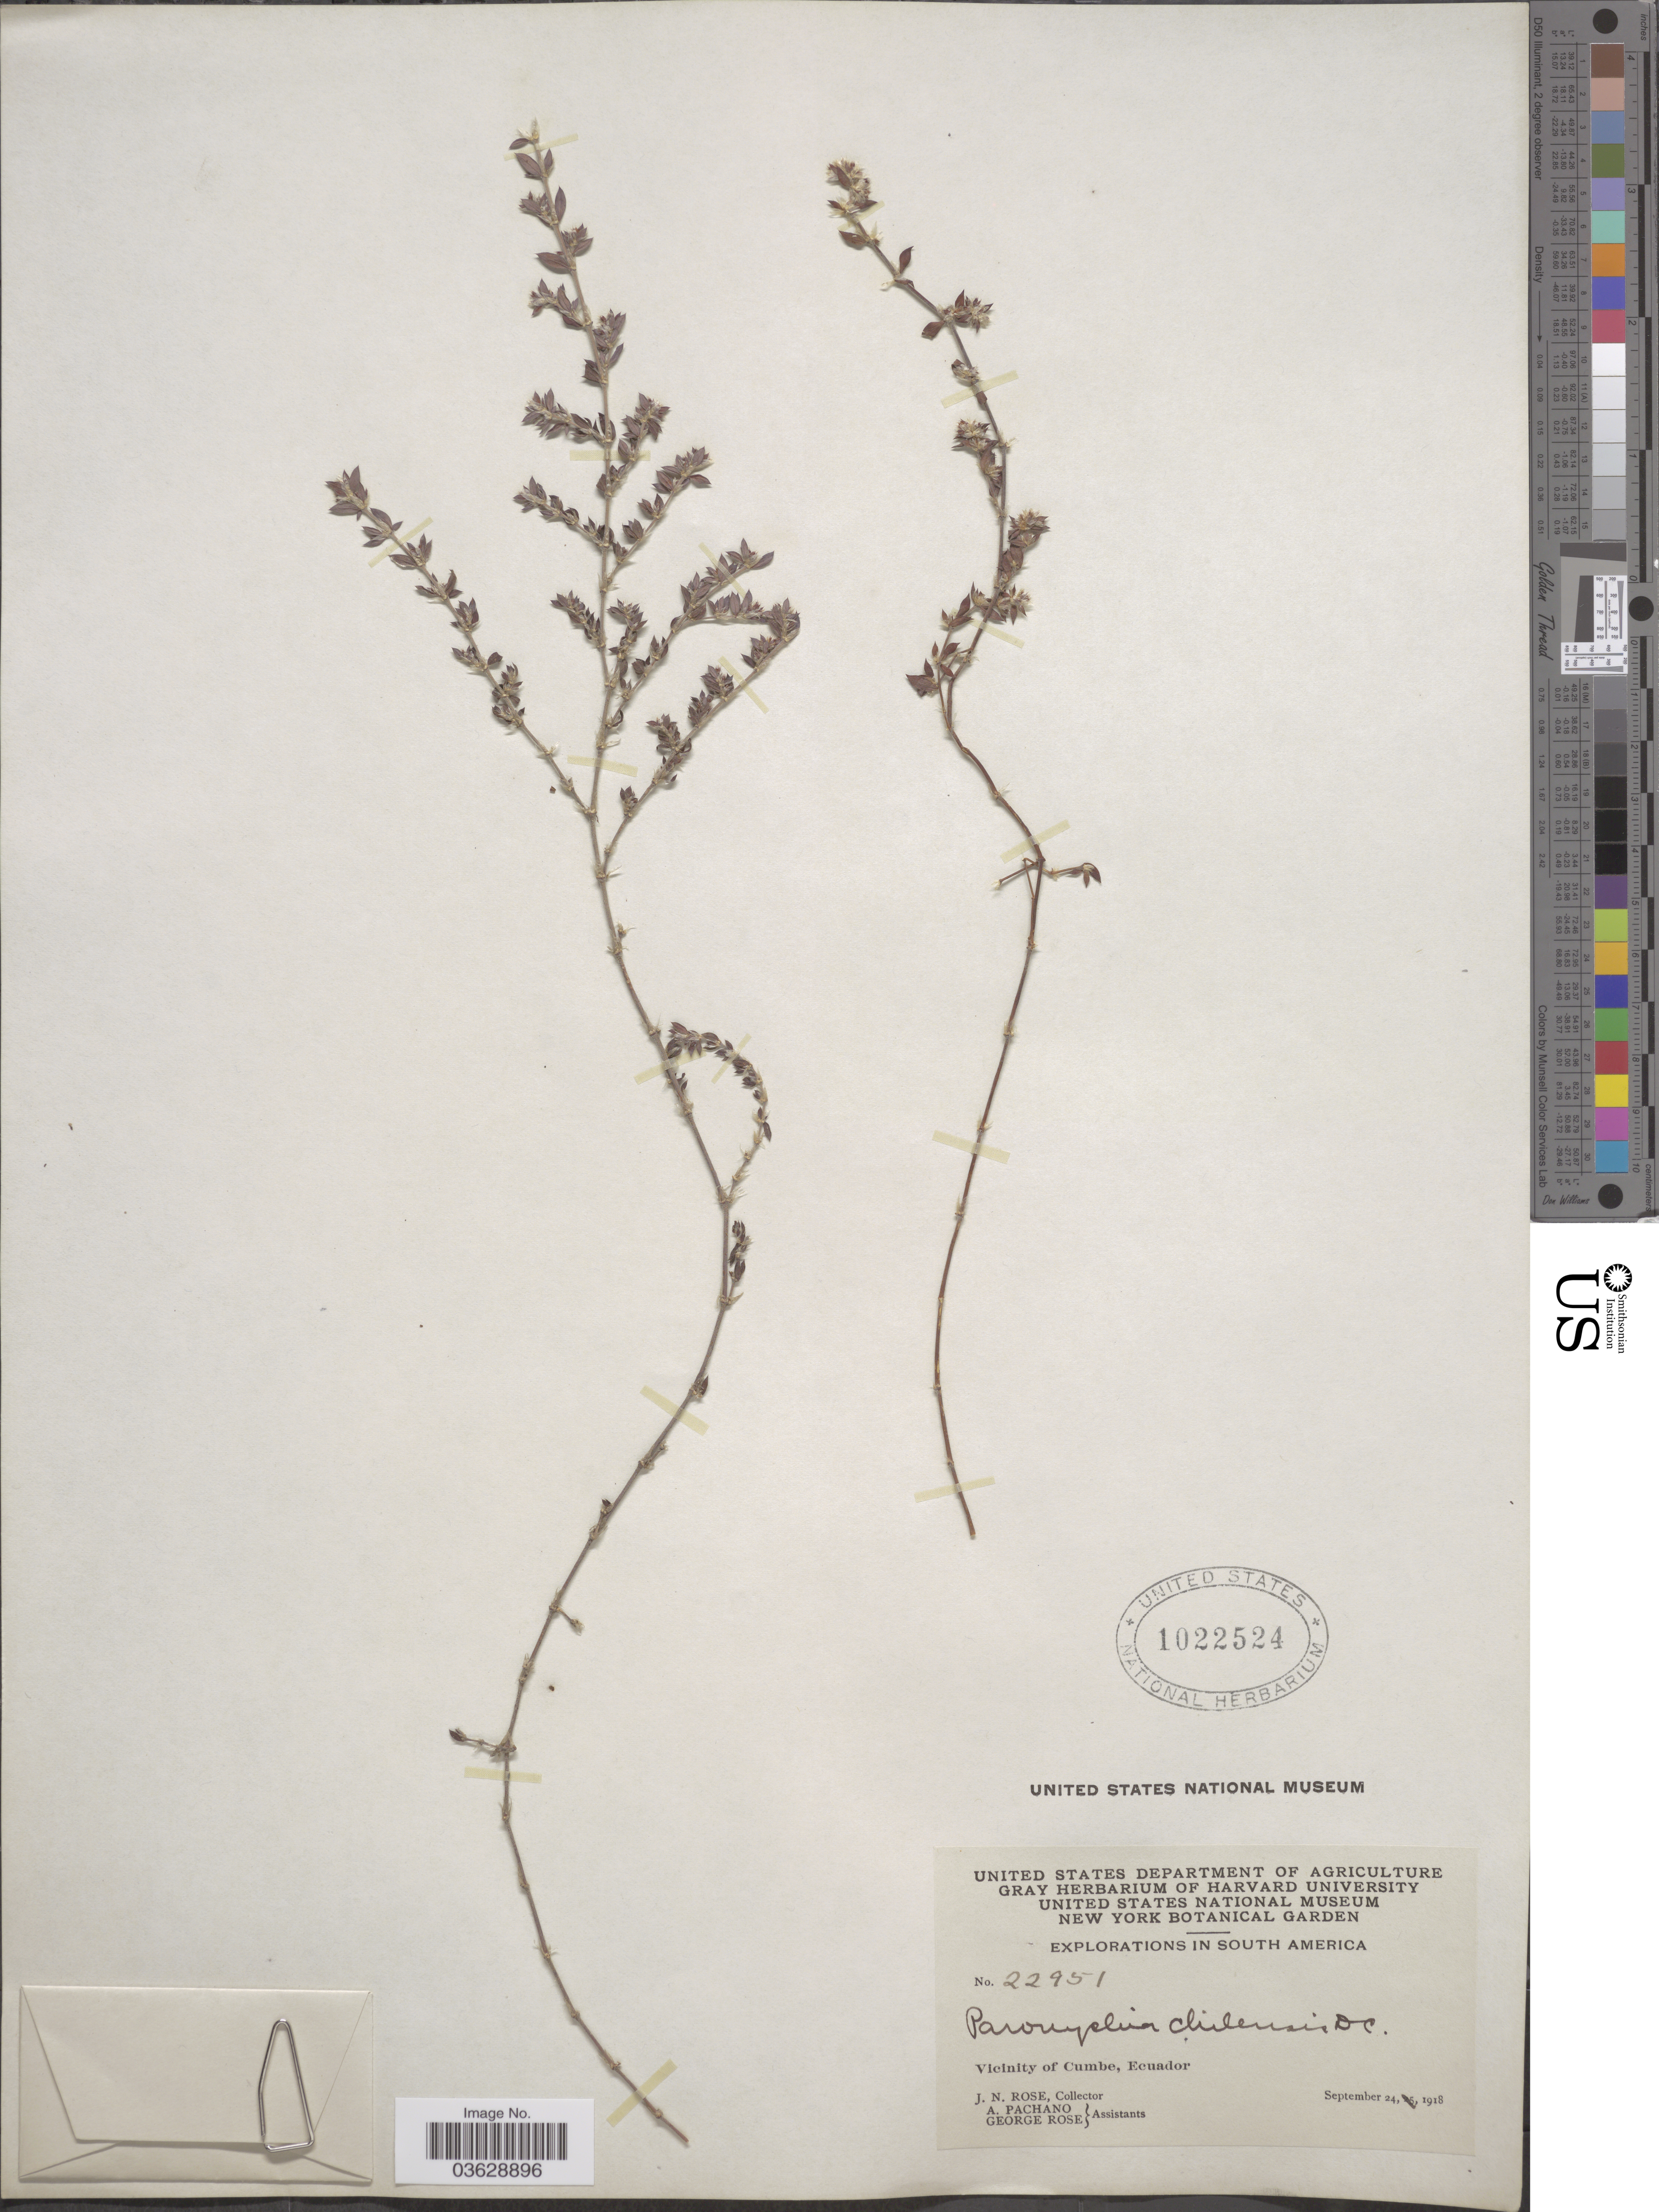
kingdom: Plantae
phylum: Tracheophyta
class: Magnoliopsida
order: Caryophyllales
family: Caryophyllaceae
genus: Paronychia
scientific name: Paronychia hartwegiana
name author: Rohrb.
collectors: J. N. Rose, A. Pachano & G. Rose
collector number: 22951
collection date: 1918-09-24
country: Ecuador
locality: Vicinity of Cumbe.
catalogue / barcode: US 1022524